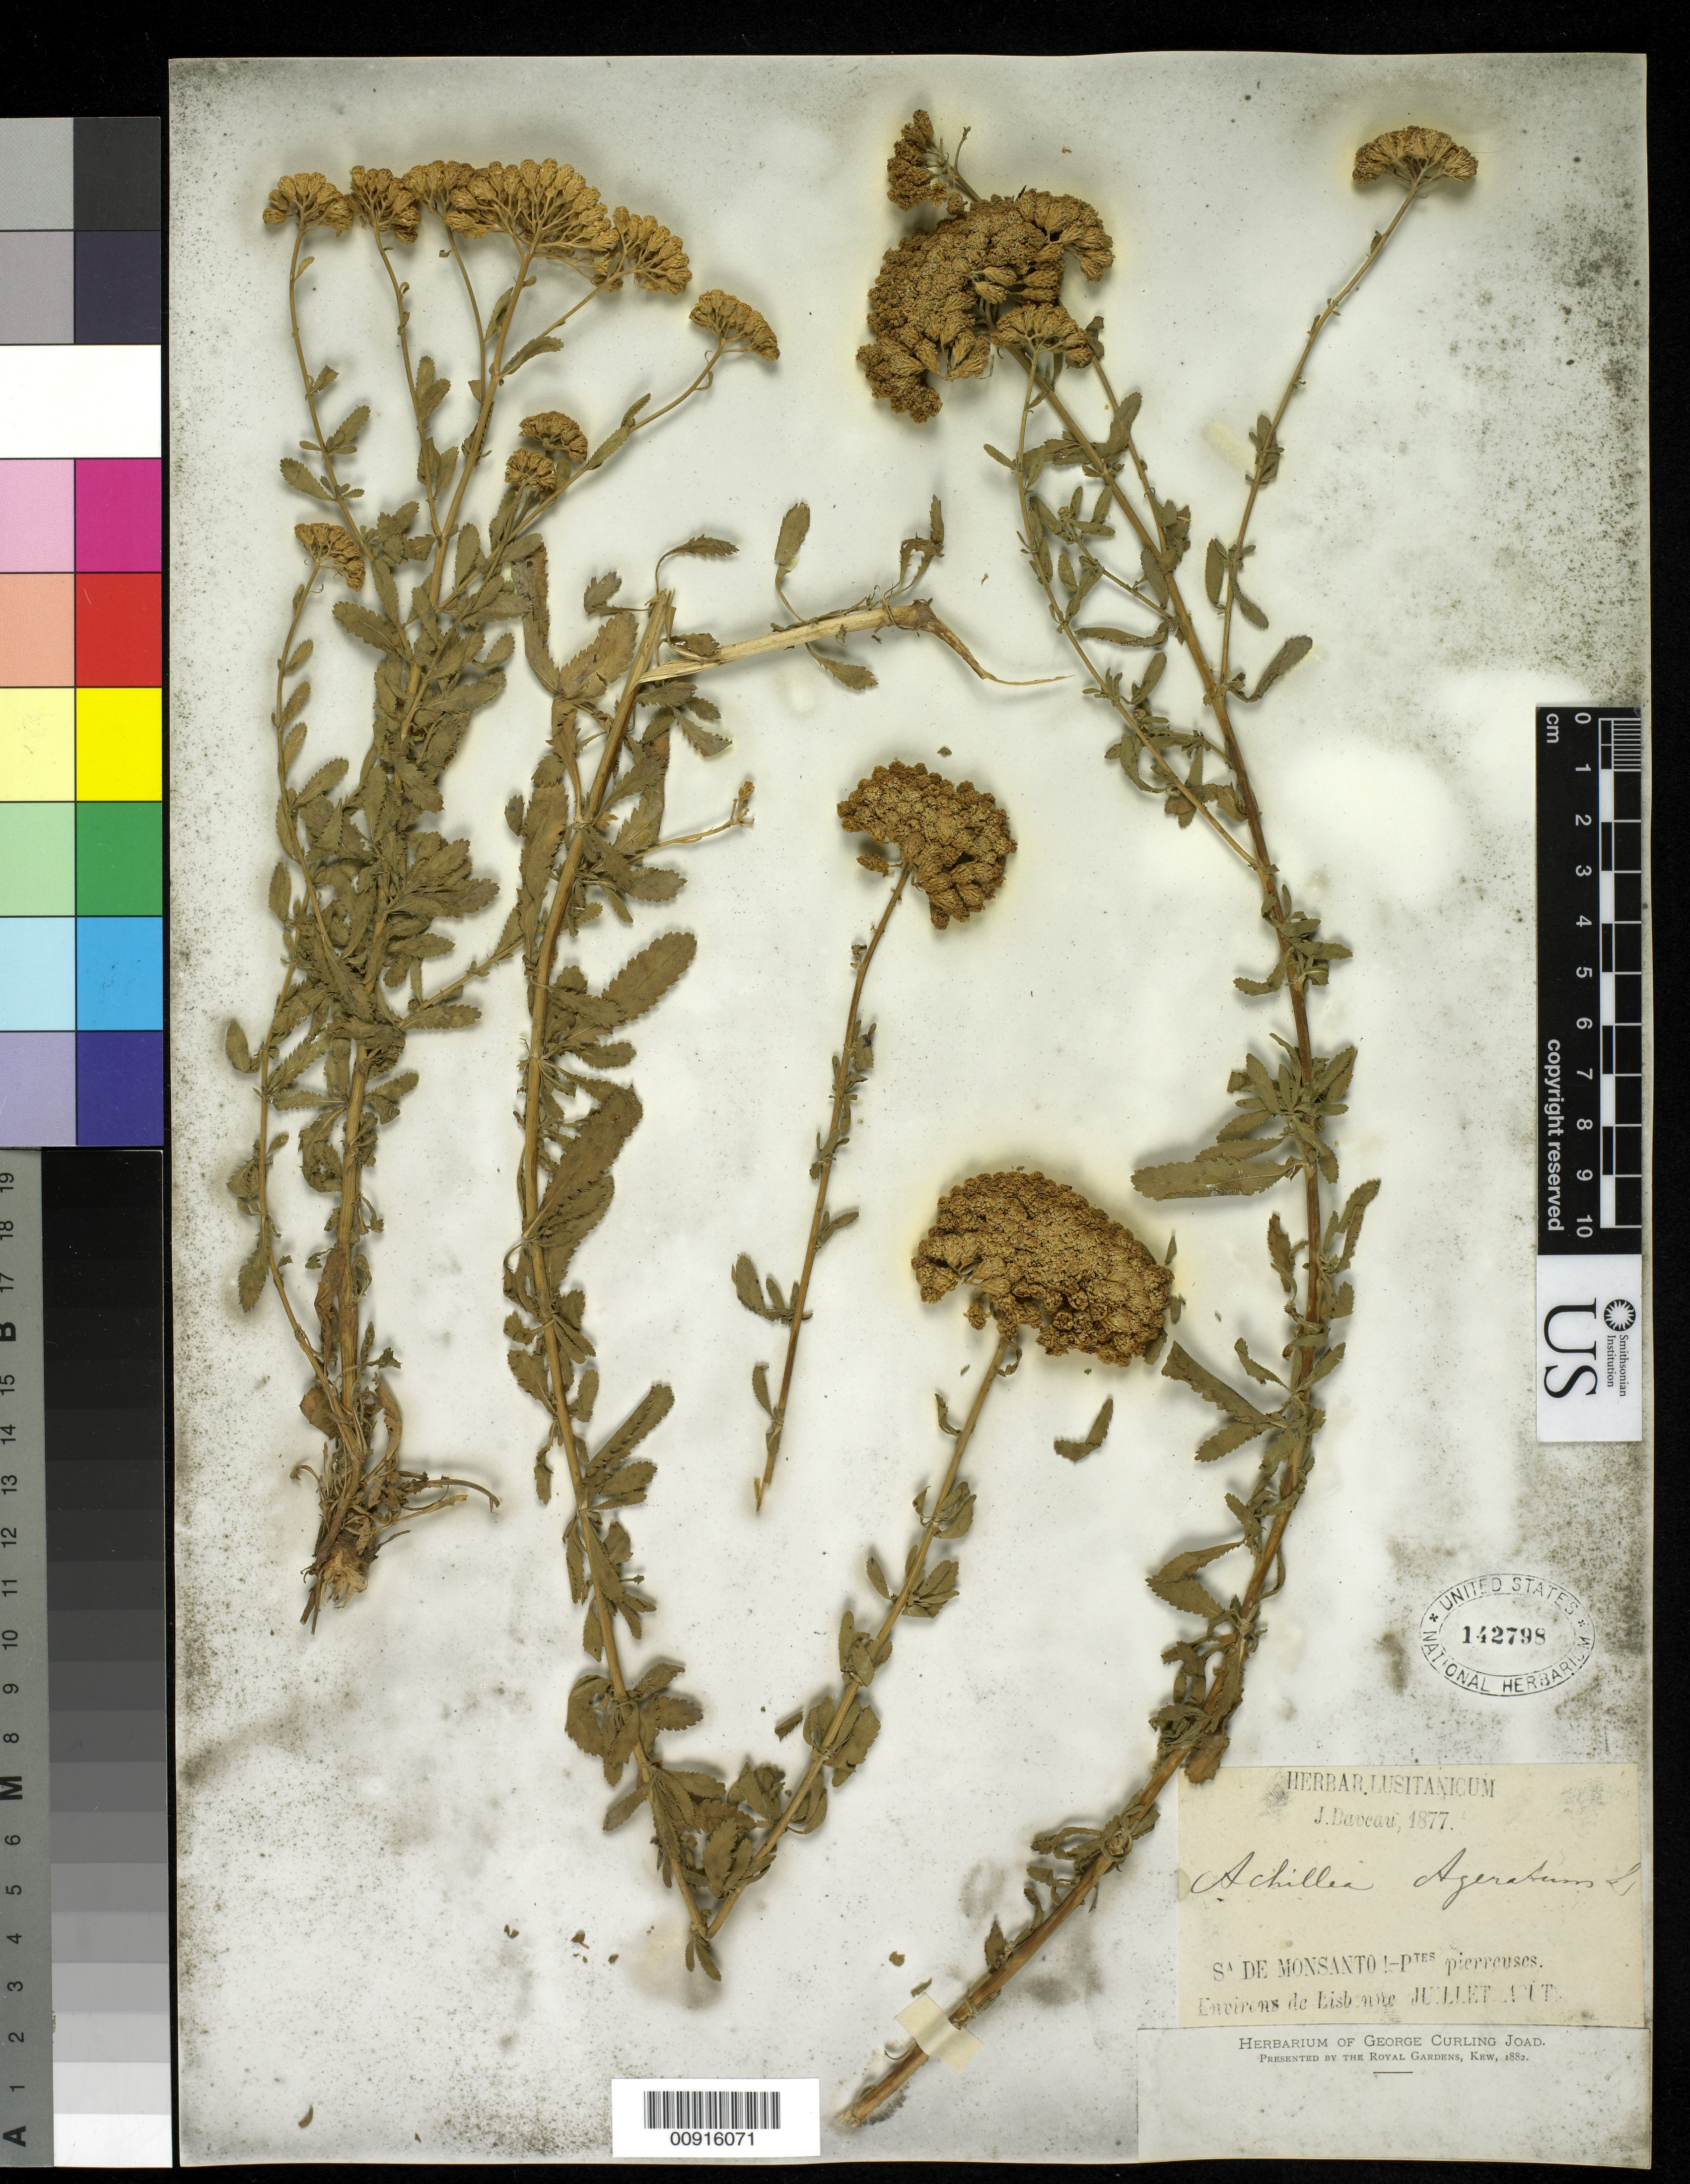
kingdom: Plantae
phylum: Tracheophyta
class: Magnoliopsida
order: Asterales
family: Asteraceae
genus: Achillea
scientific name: Achillea ageratum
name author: L.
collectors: J. Daveau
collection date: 1877-07/1887-07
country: Portugal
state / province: Lisboa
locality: Environs de Lisbanne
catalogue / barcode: US 142798